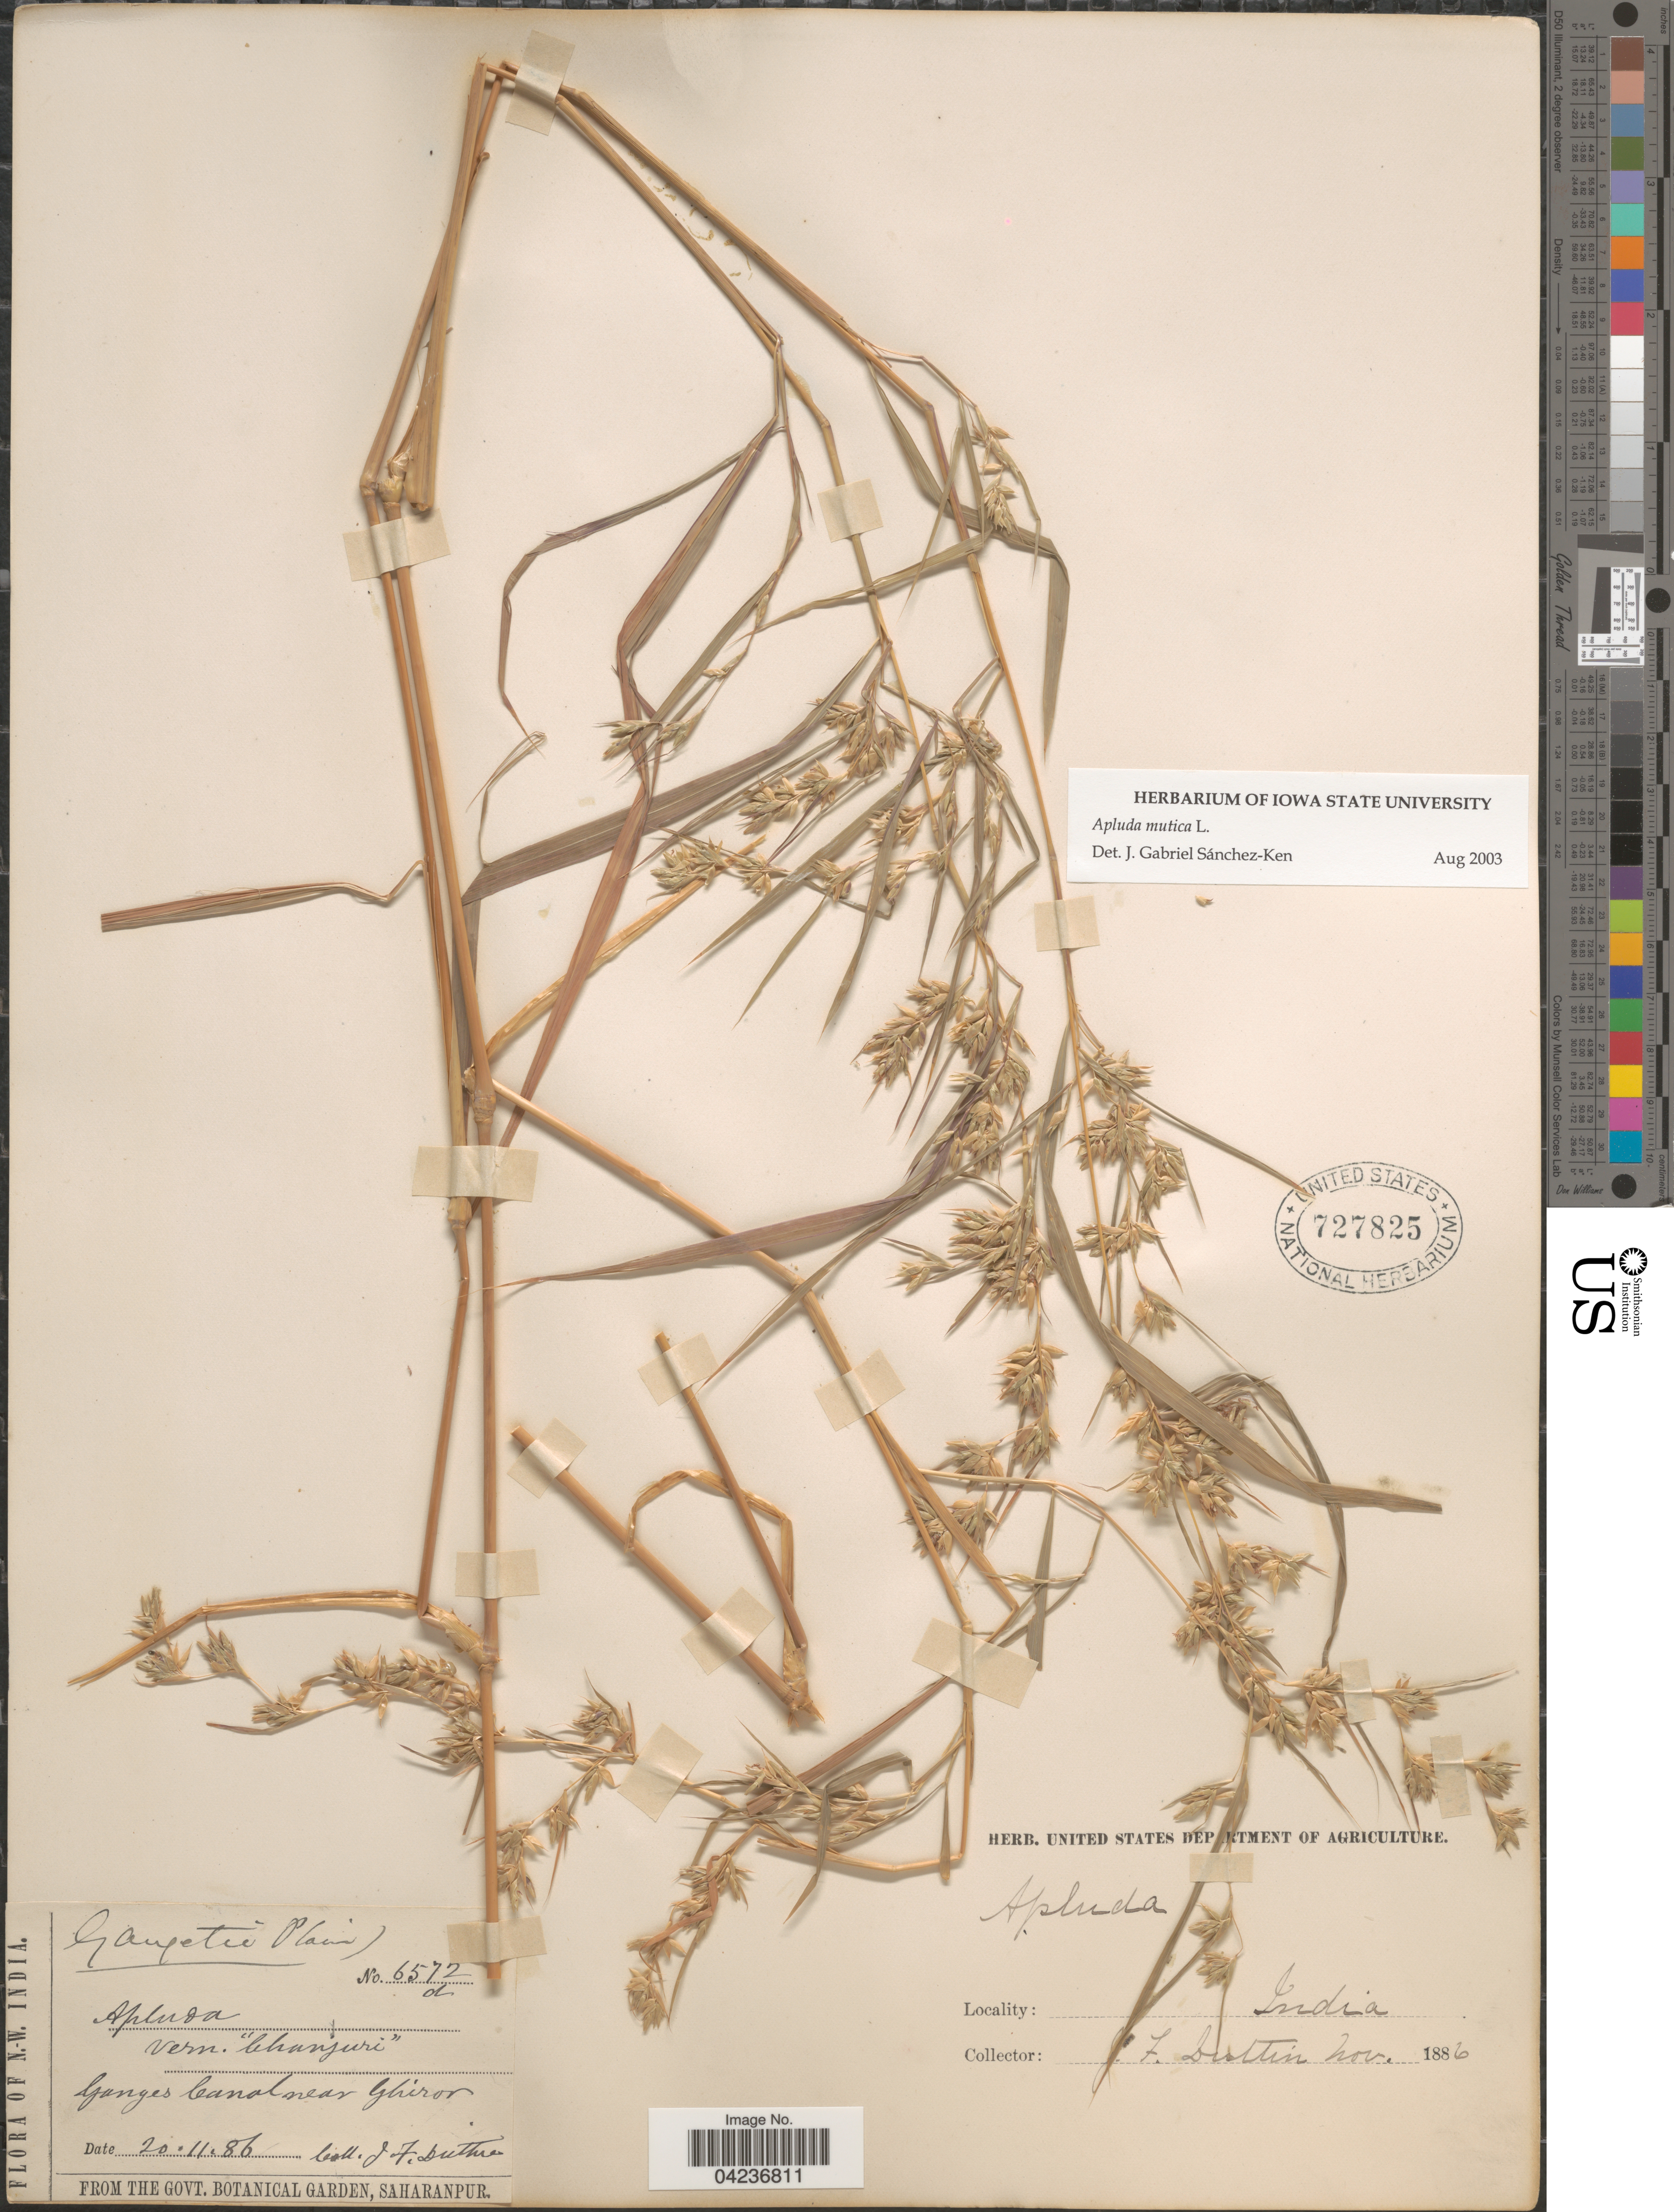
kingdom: Plantae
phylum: Tracheophyta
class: Liliopsida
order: Poales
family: Poaceae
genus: Apluda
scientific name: Apluda mutica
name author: L.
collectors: J. F. Duthie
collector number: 6572d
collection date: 1886-11-20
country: India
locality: N.W. India. Ganges Canal near Ghiror.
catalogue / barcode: US 727825